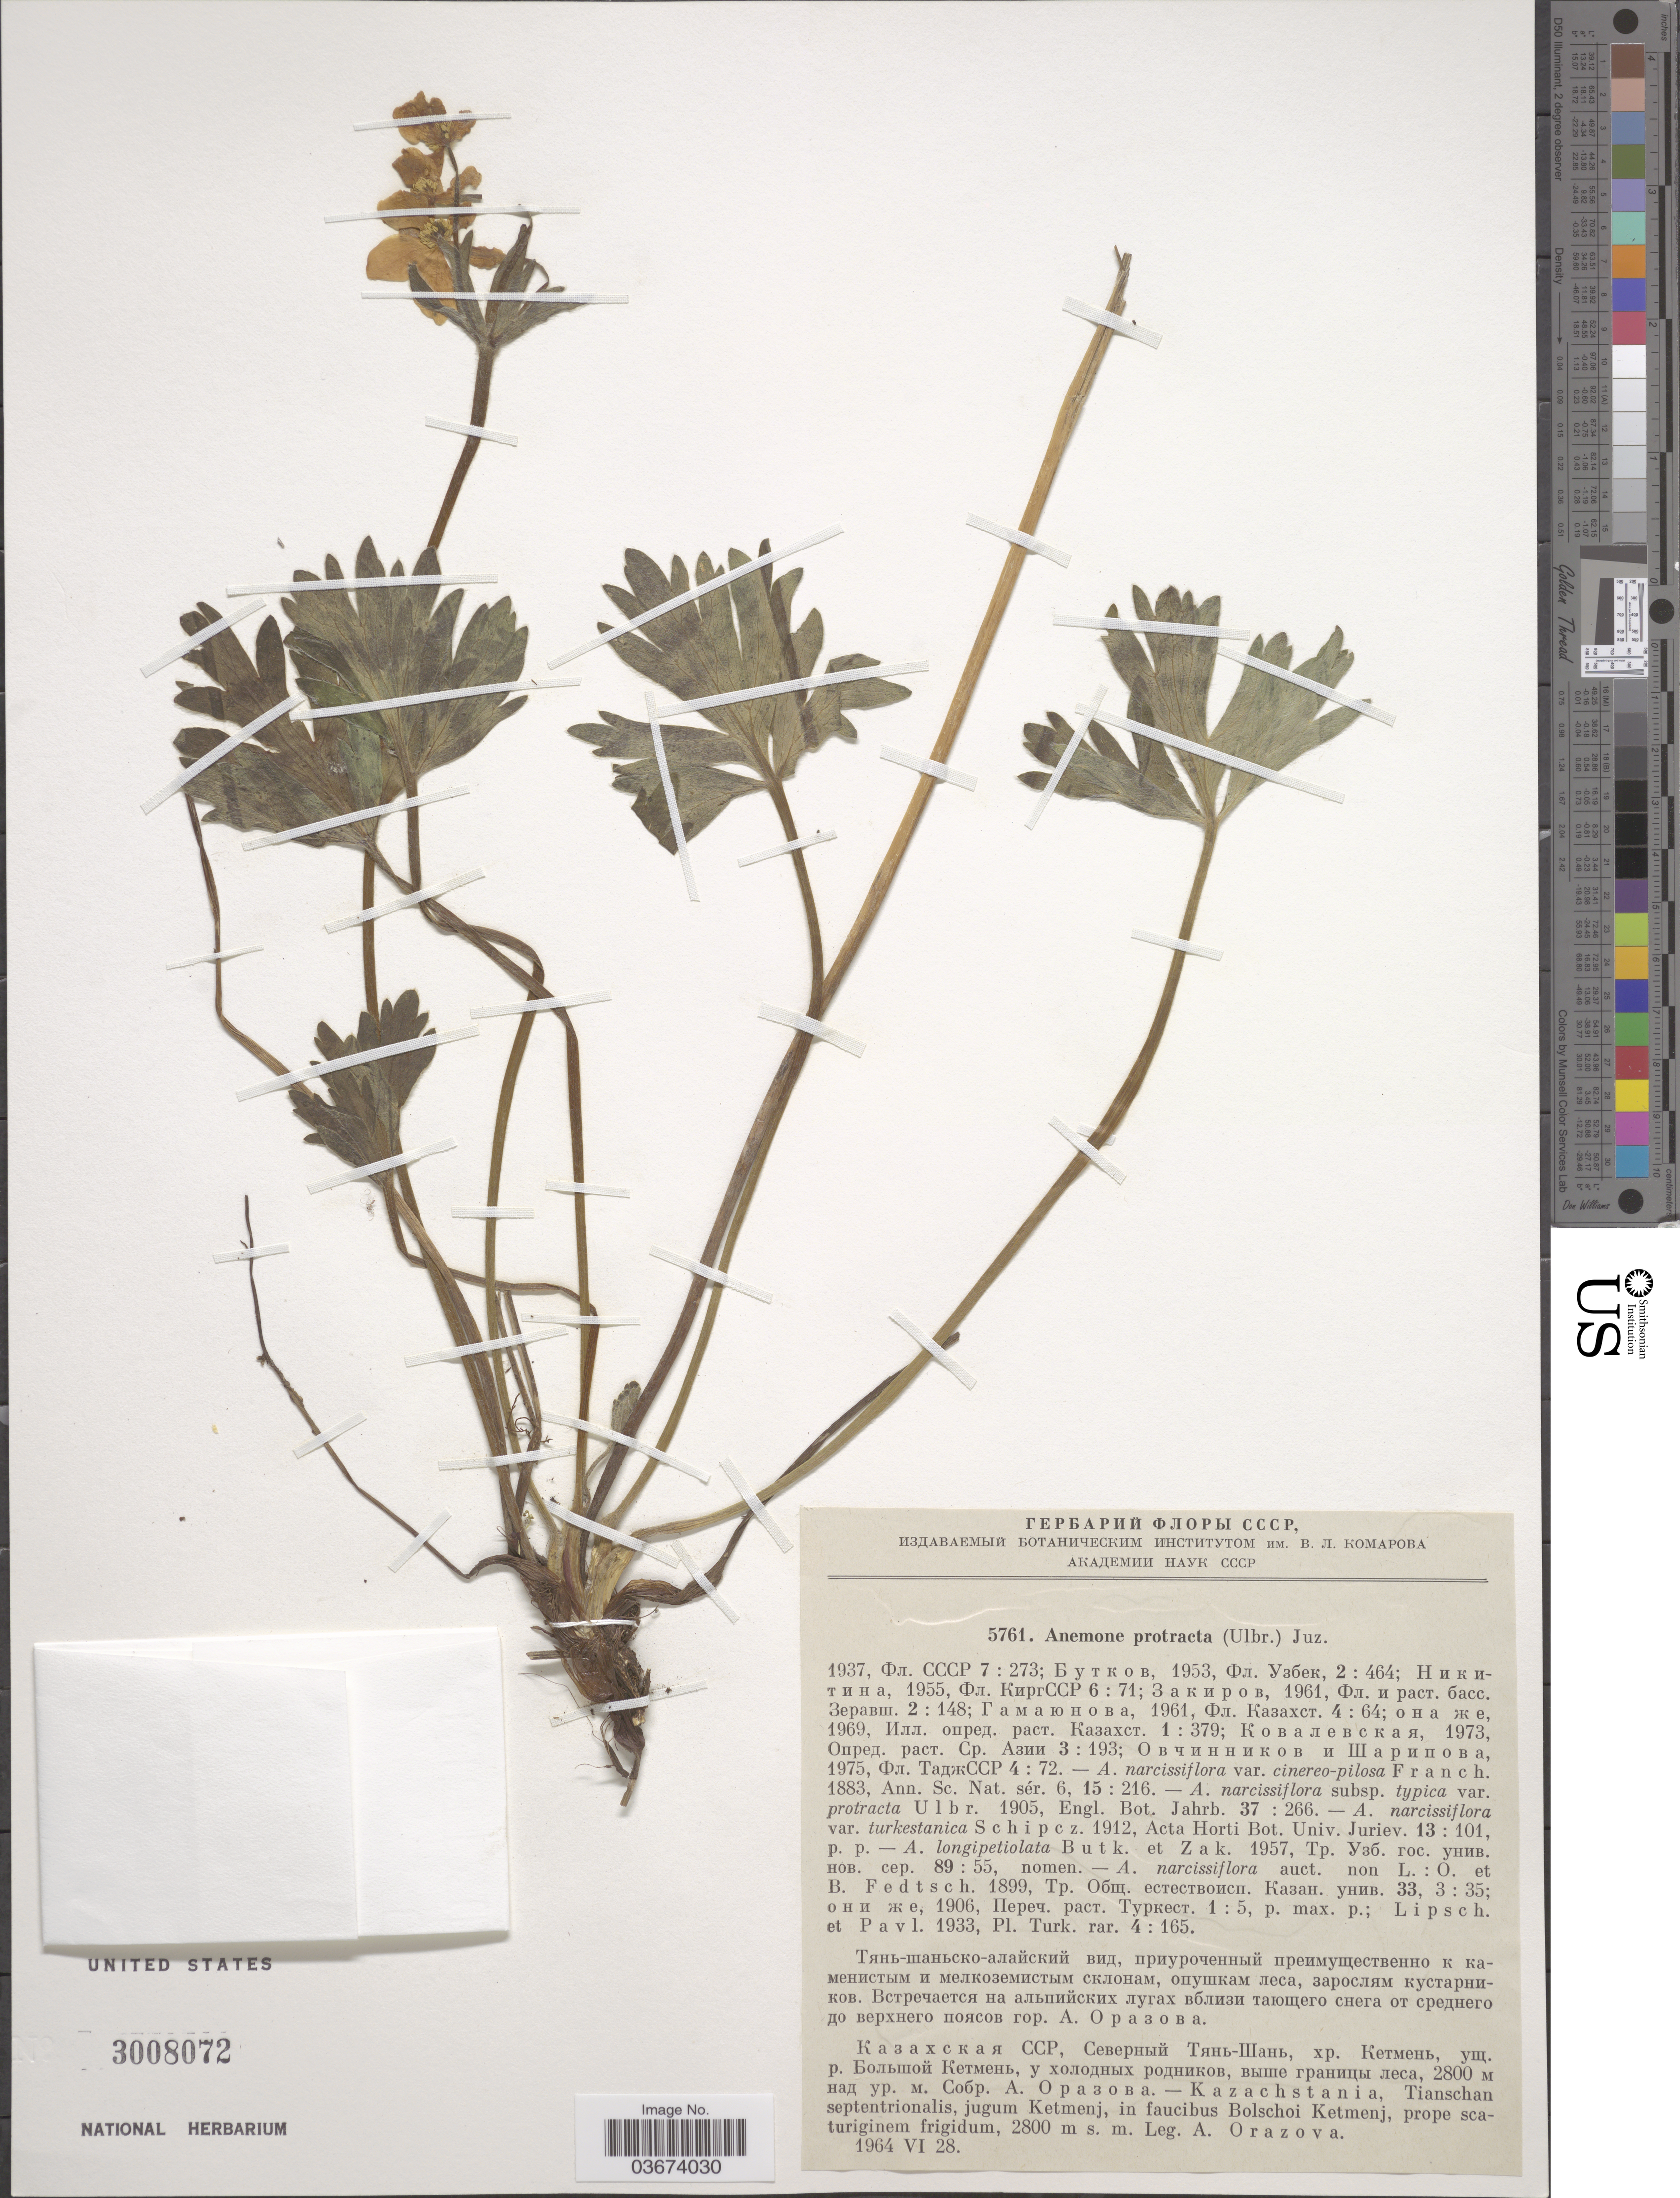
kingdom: Plantae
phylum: Tracheophyta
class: Magnoliopsida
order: Ranunculales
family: Ranunculaceae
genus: Anemone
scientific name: Anemone protracta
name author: (Ulbr.) Juz.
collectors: A. Orazova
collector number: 5761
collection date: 1964-06-28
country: Kazakhstan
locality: Kazachstania, Tianschan septentrionalis, jugum Ketmenj, in faucibus Bolschoi Ketmenj, prope scaturiginem frigidum.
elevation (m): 2800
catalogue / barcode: US 3008072